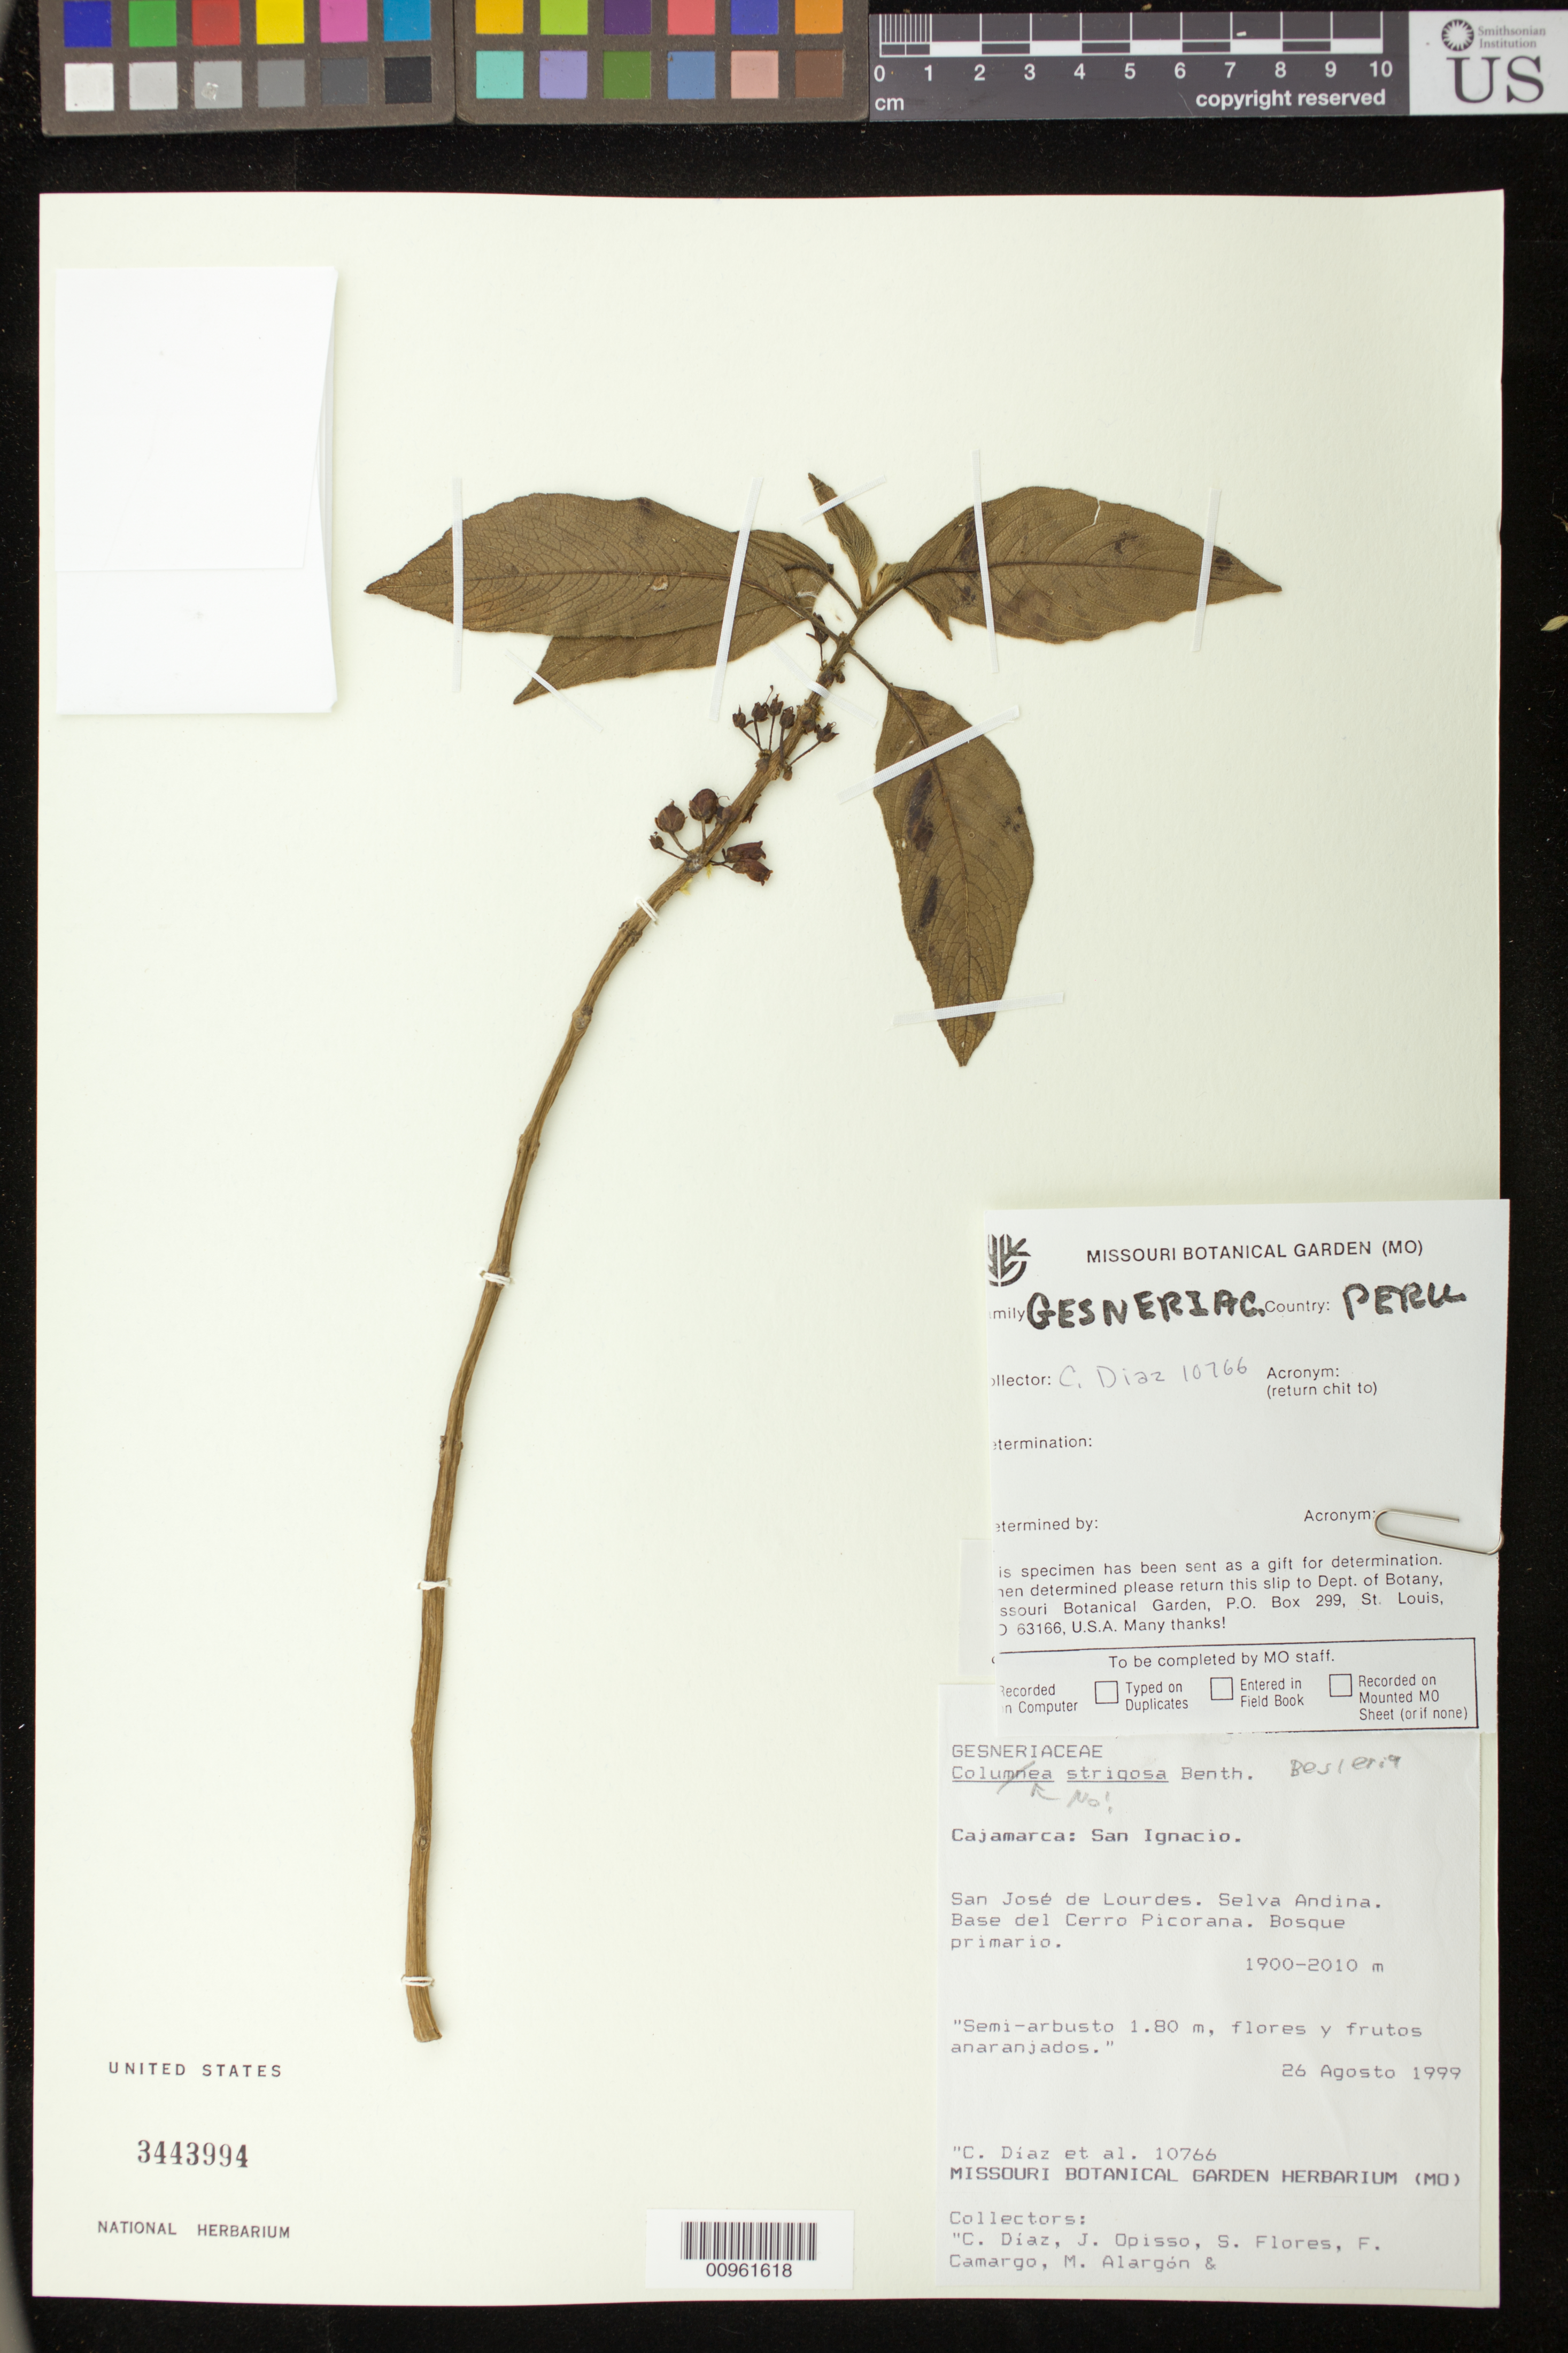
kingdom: Plantae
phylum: Tracheophyta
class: Magnoliopsida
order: Lamiales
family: Gesneriaceae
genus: Besleria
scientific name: Besleria sp.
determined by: Skog, Laurence E.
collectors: C. Díaz S. & et al.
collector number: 10766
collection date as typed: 26 Aug 1999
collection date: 1999-08-26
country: Peru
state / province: Cajamarca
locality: Cajamarca: San Ignacio, San José de Lourdes, base del Cerro Picorana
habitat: Bosque primario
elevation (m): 1900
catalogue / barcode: US 3443994